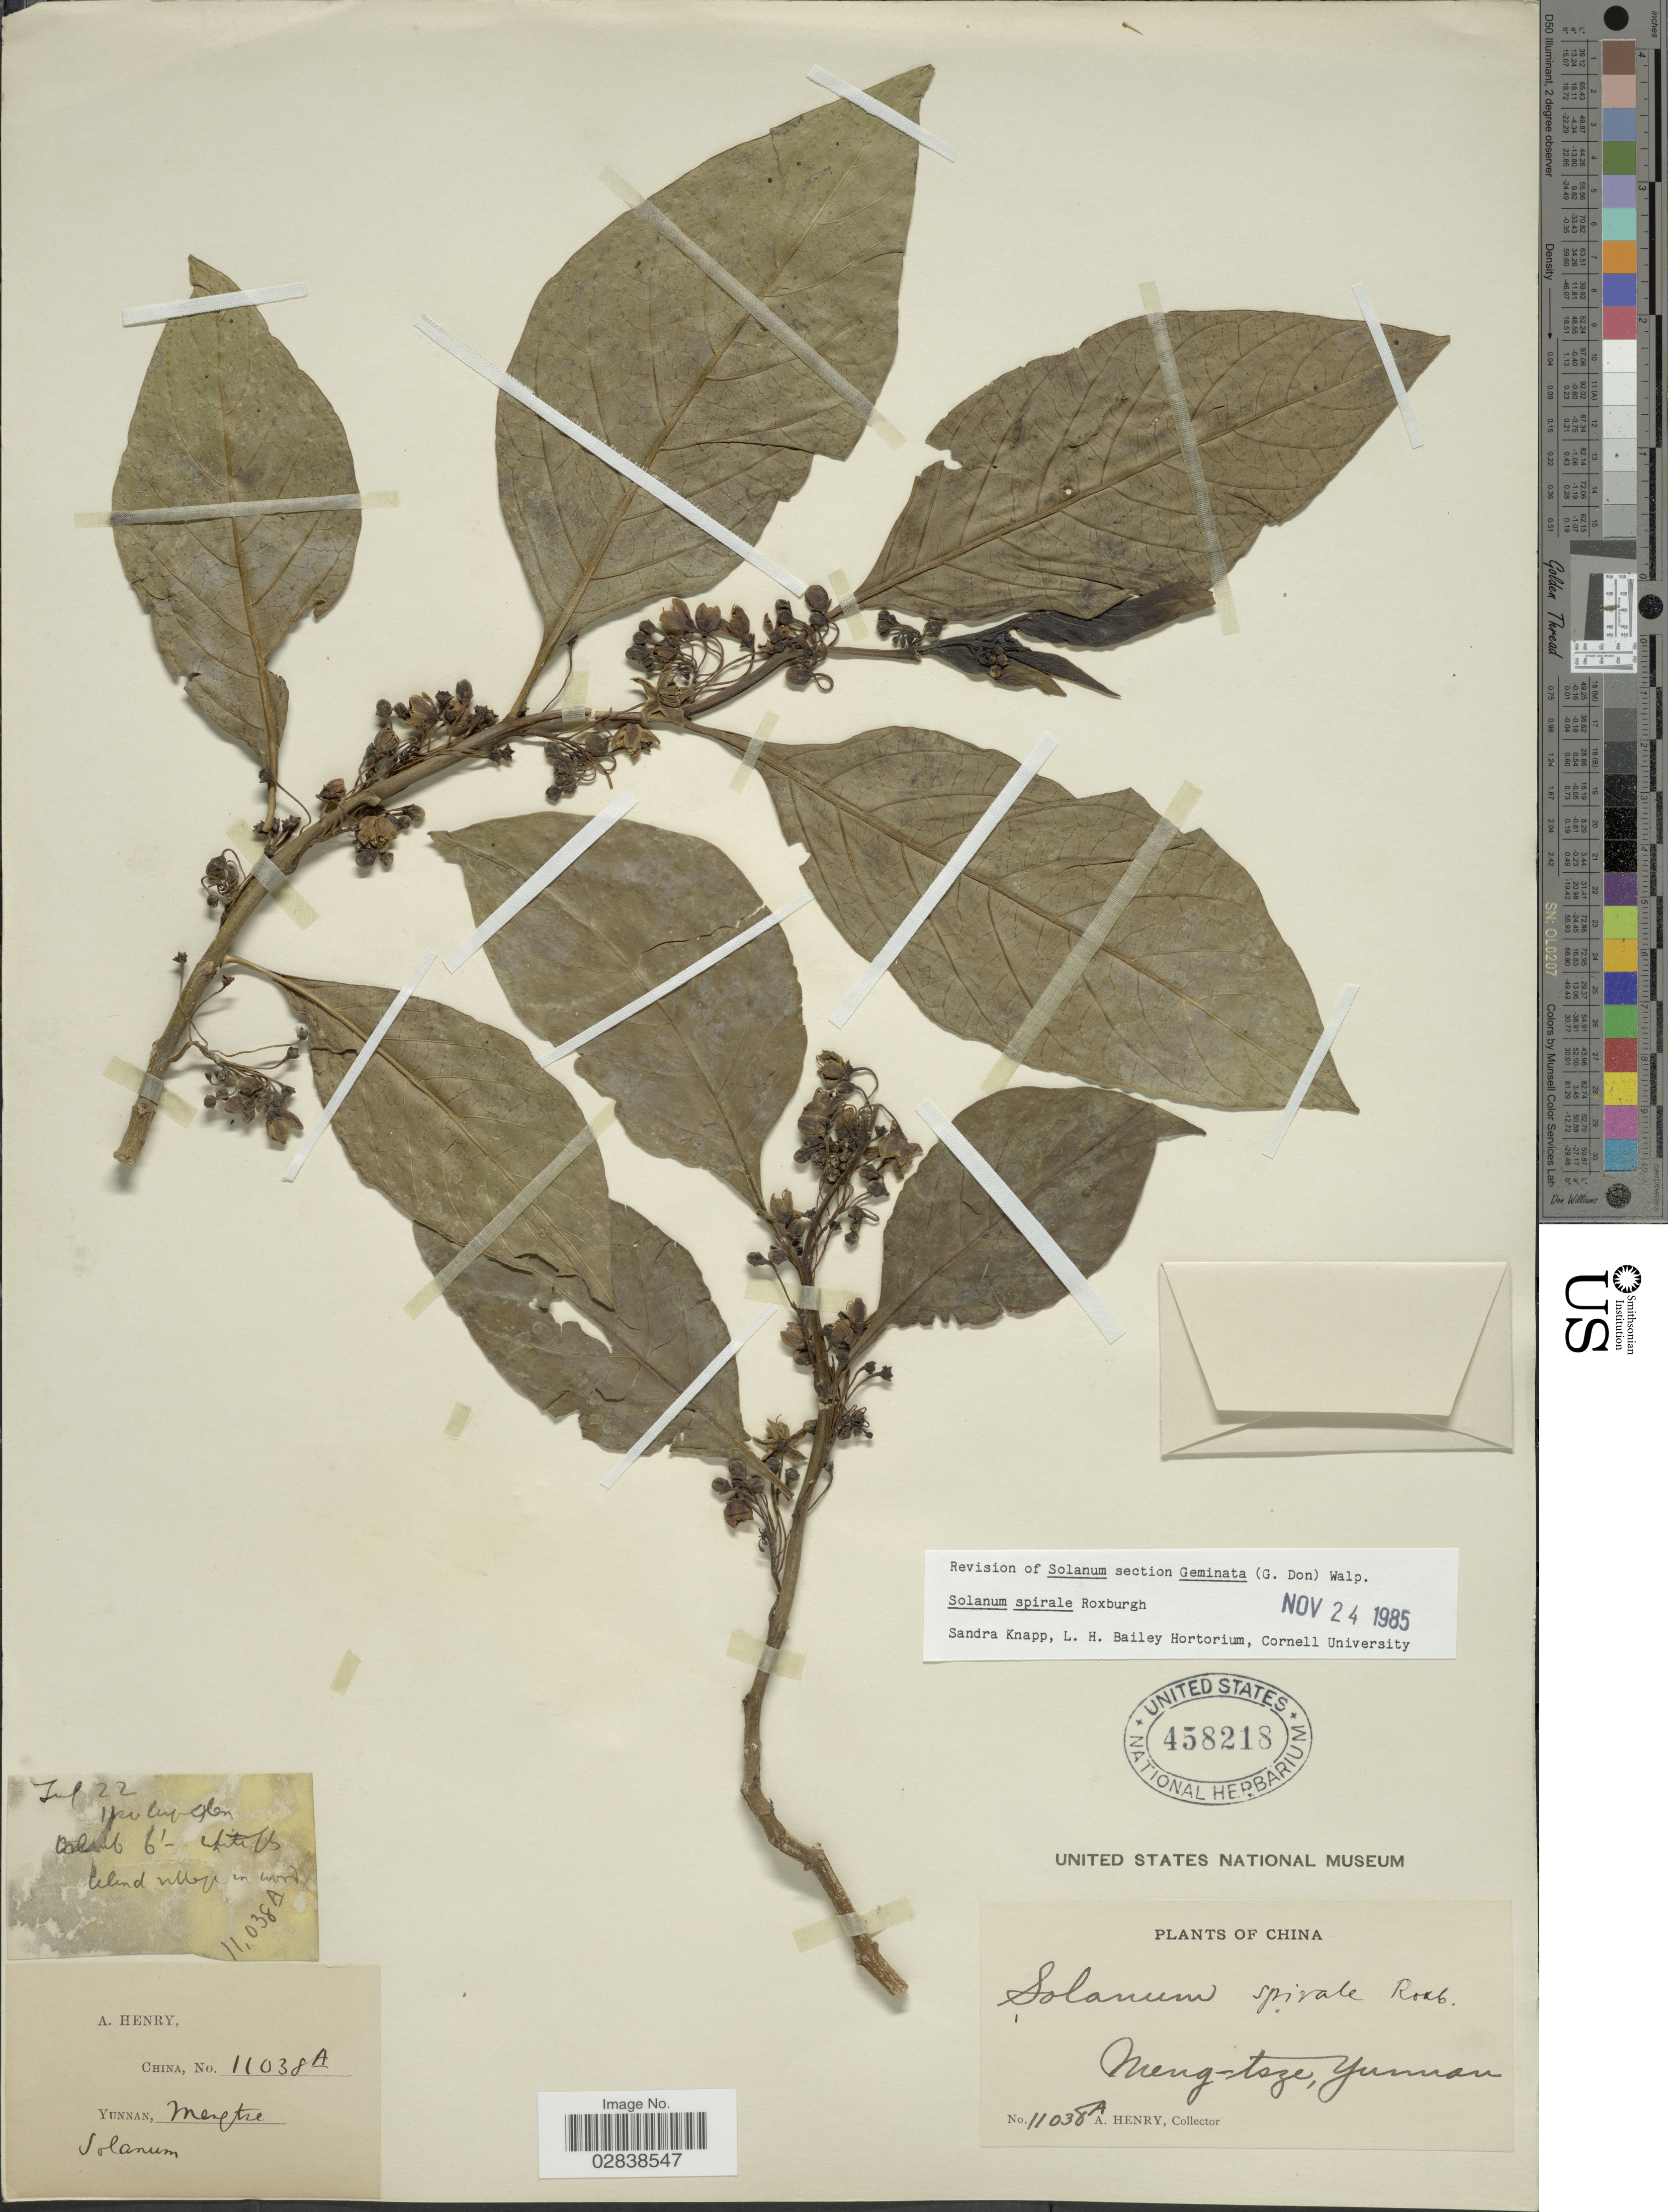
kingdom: Plantae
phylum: Tracheophyta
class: Magnoliopsida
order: Solanales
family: Solanaceae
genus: Solanum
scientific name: Solanum spirale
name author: Roxb.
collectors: A. Henry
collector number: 11038 A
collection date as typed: Transcribed d/m/y: /7/22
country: China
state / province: Yunnan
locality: Mengtze.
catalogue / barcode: US 458218